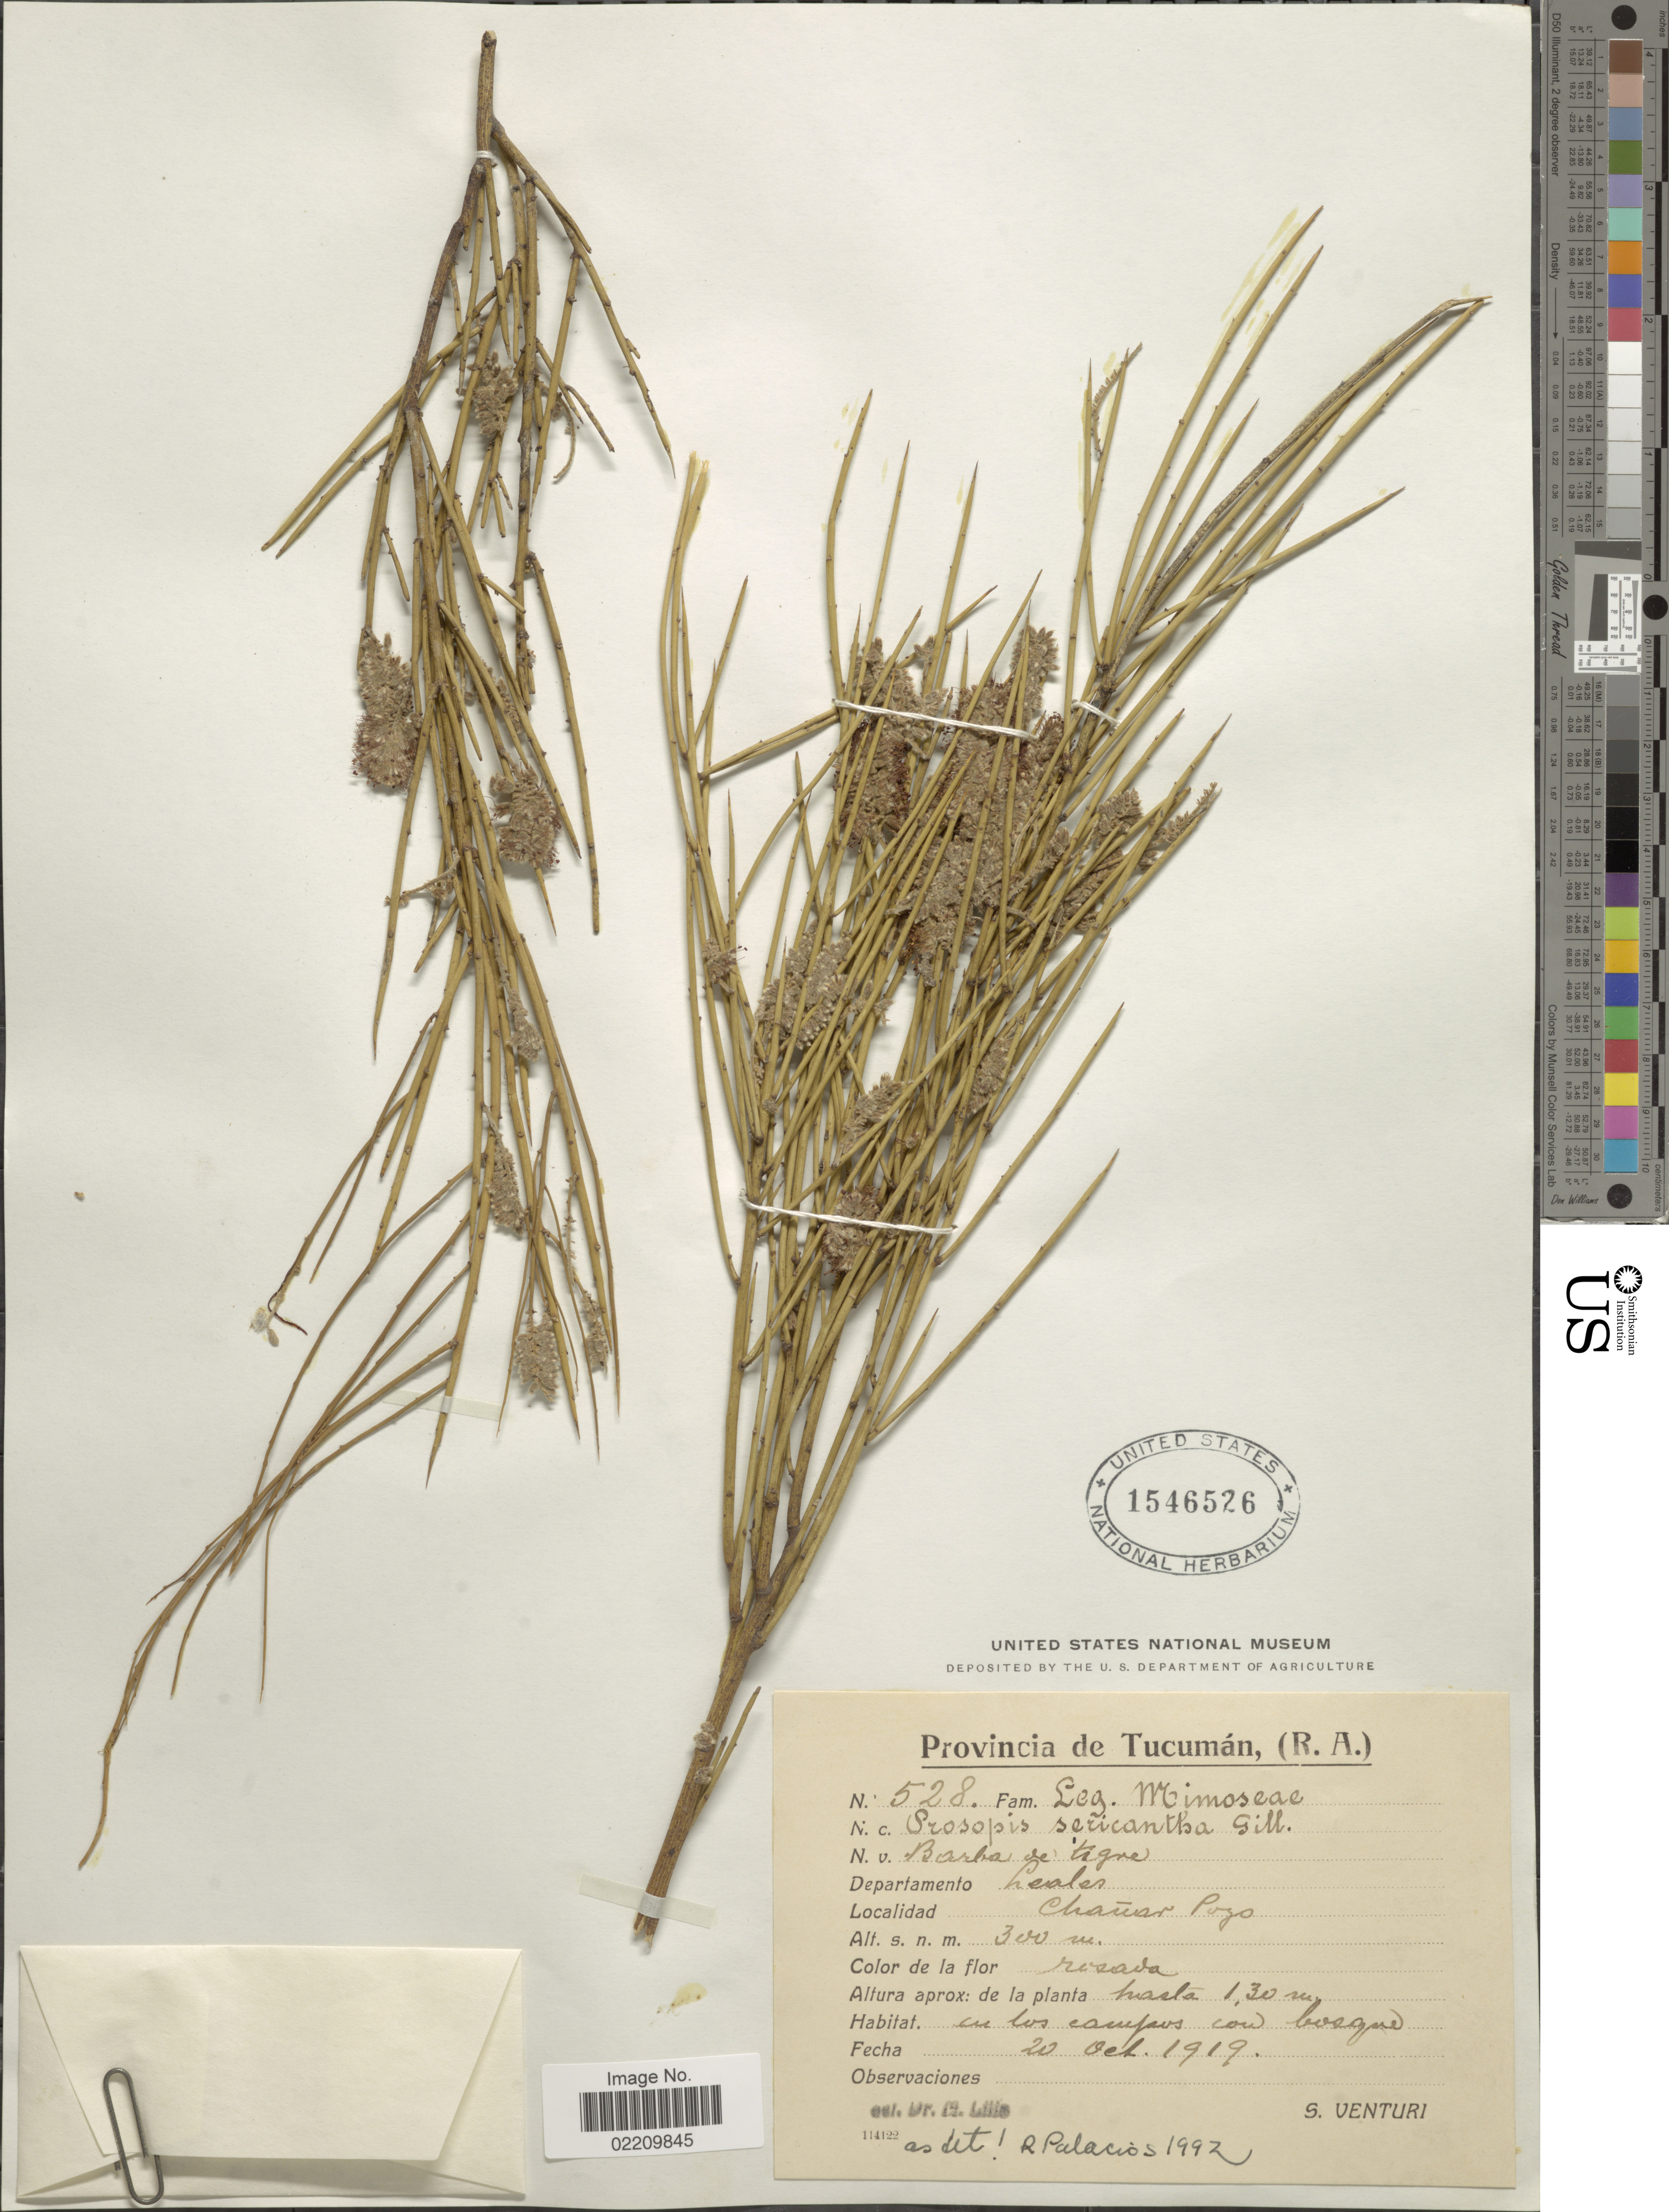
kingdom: Plantae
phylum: Tracheophyta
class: Magnoliopsida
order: Fabales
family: Fabaceae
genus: Neltuma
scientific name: Neltuma sericantha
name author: (Gillies ex Hook.) C. E. Hughes & G.P. Lewis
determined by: Strong, Mark T., (BOT), Smithsonian Institution - National Museum of Natural History (UNITED STATES)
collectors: S. Venturi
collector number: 528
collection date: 1919-10-20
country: Argentina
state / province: Tucuman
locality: Provincia de Tucumán, (R.A.). Departamento Leales. Chañar Pozo.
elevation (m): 300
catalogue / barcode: US 1546526